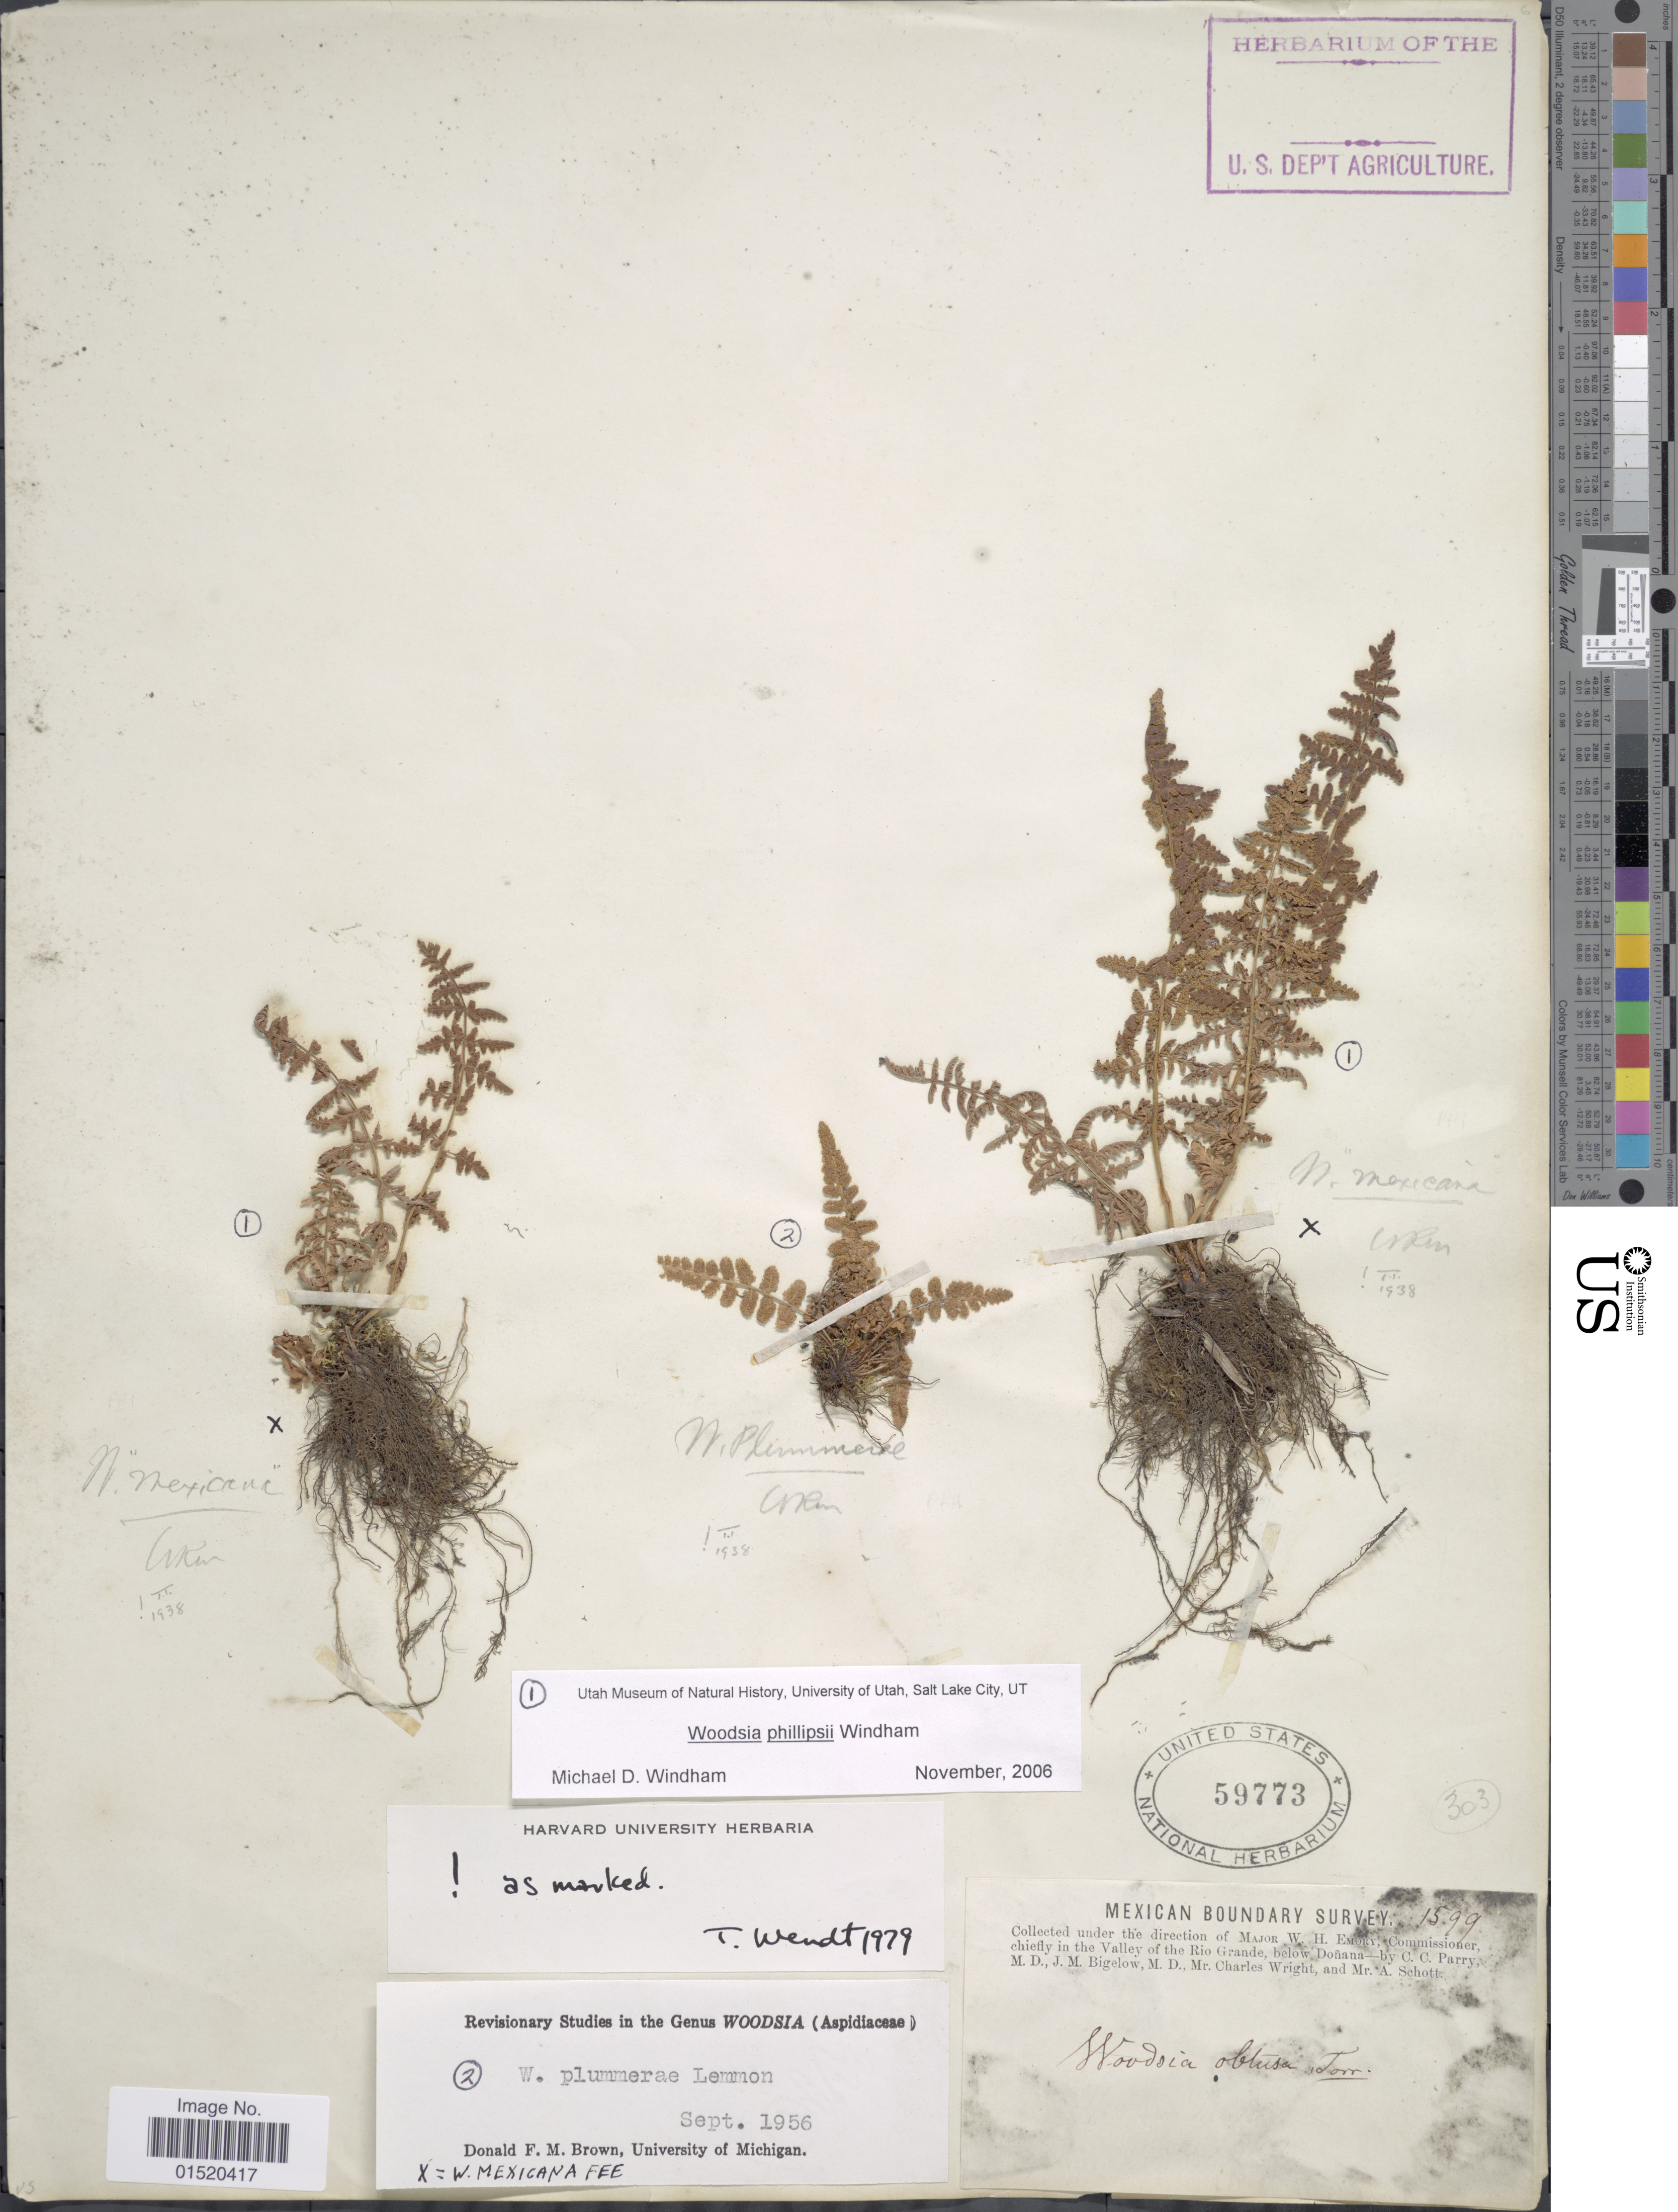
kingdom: Plantae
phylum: Tracheophyta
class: Polypodiopsida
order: Polypodiales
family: Woodsiaceae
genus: Woodsia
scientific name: Woodsia phillipsii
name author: Windham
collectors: C. C. Parry, J. M. Bigelow, C. Wright & A. Schott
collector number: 1599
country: Mexico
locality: Mexican Boundary Survey, in the Valley of the Rio Grande, below Doñana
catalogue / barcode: US 59773